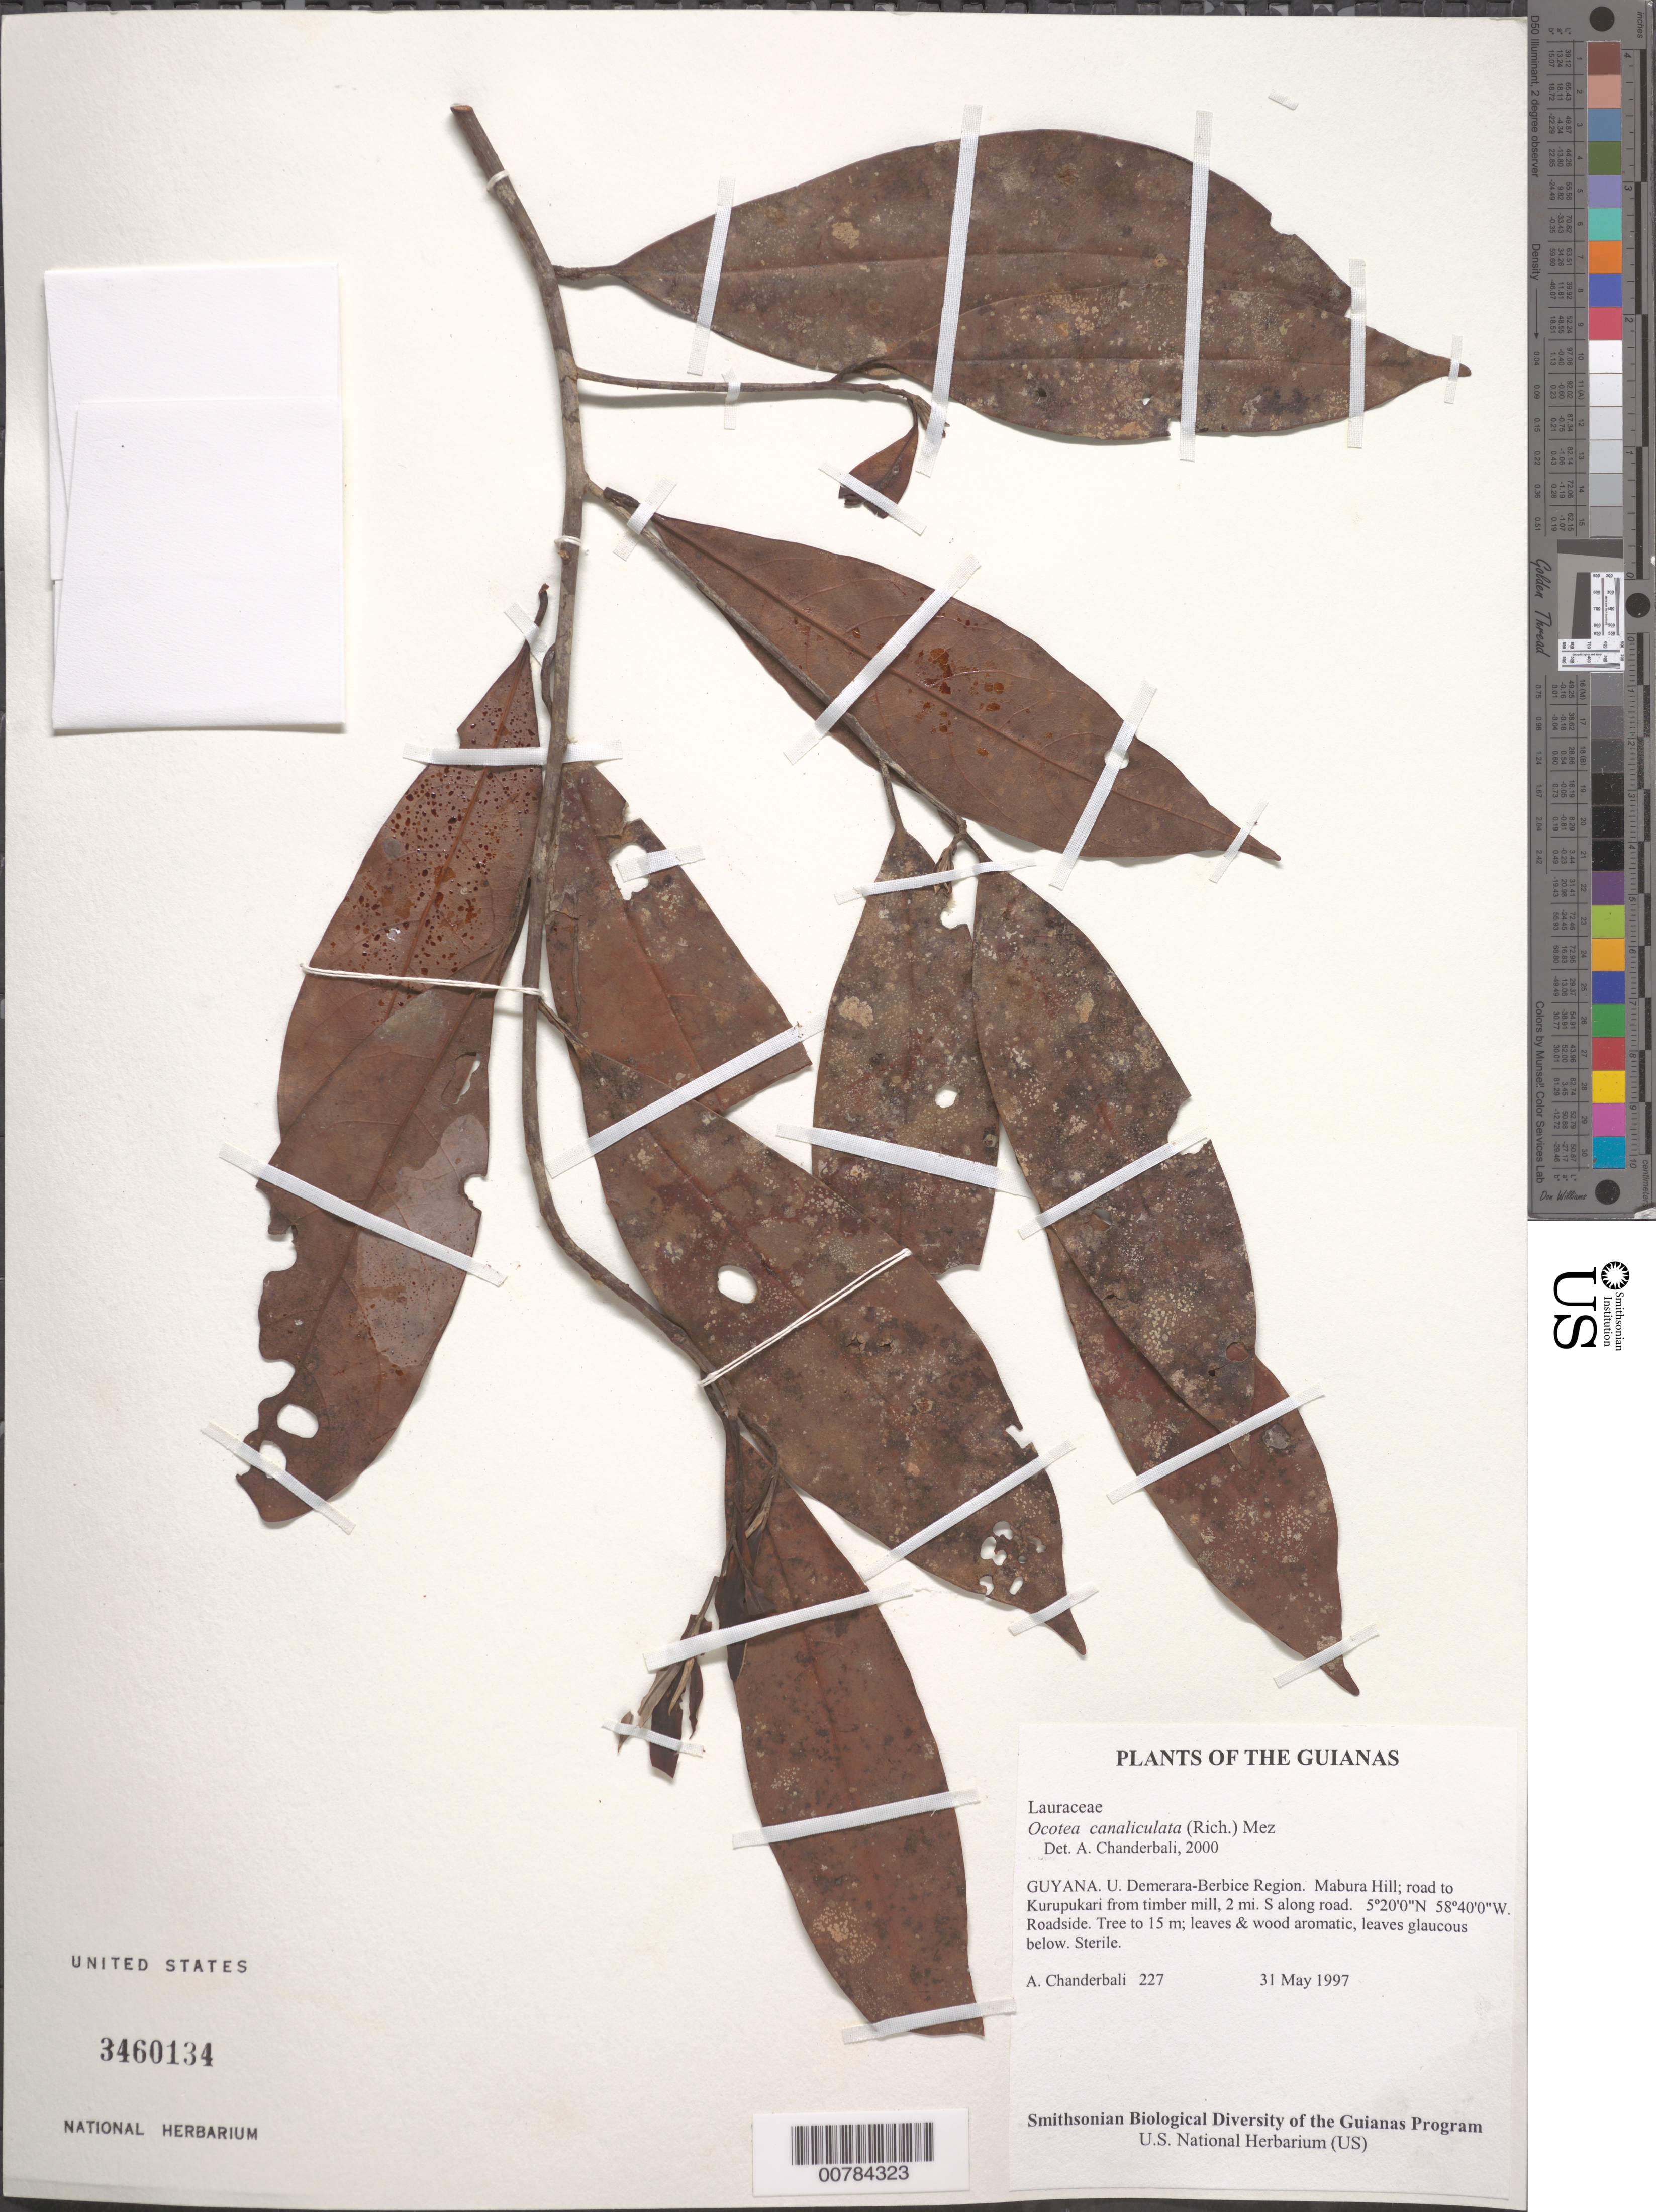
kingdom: Plantae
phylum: Tracheophyta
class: Magnoliopsida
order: Laurales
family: Lauraceae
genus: Ocotea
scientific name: Ocotea canaliculata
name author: (Rich.) Mez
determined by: Chanderbali, Andre Shashi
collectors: A. S. Chanderbali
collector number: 227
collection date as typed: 31 May 1997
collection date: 1997-05-31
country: Guyana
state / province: U. Demerara-Berbice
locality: Mabura Hill; road to Kurupukari from timber mill, 2 mi. S along road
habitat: Roadside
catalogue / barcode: US 3460134